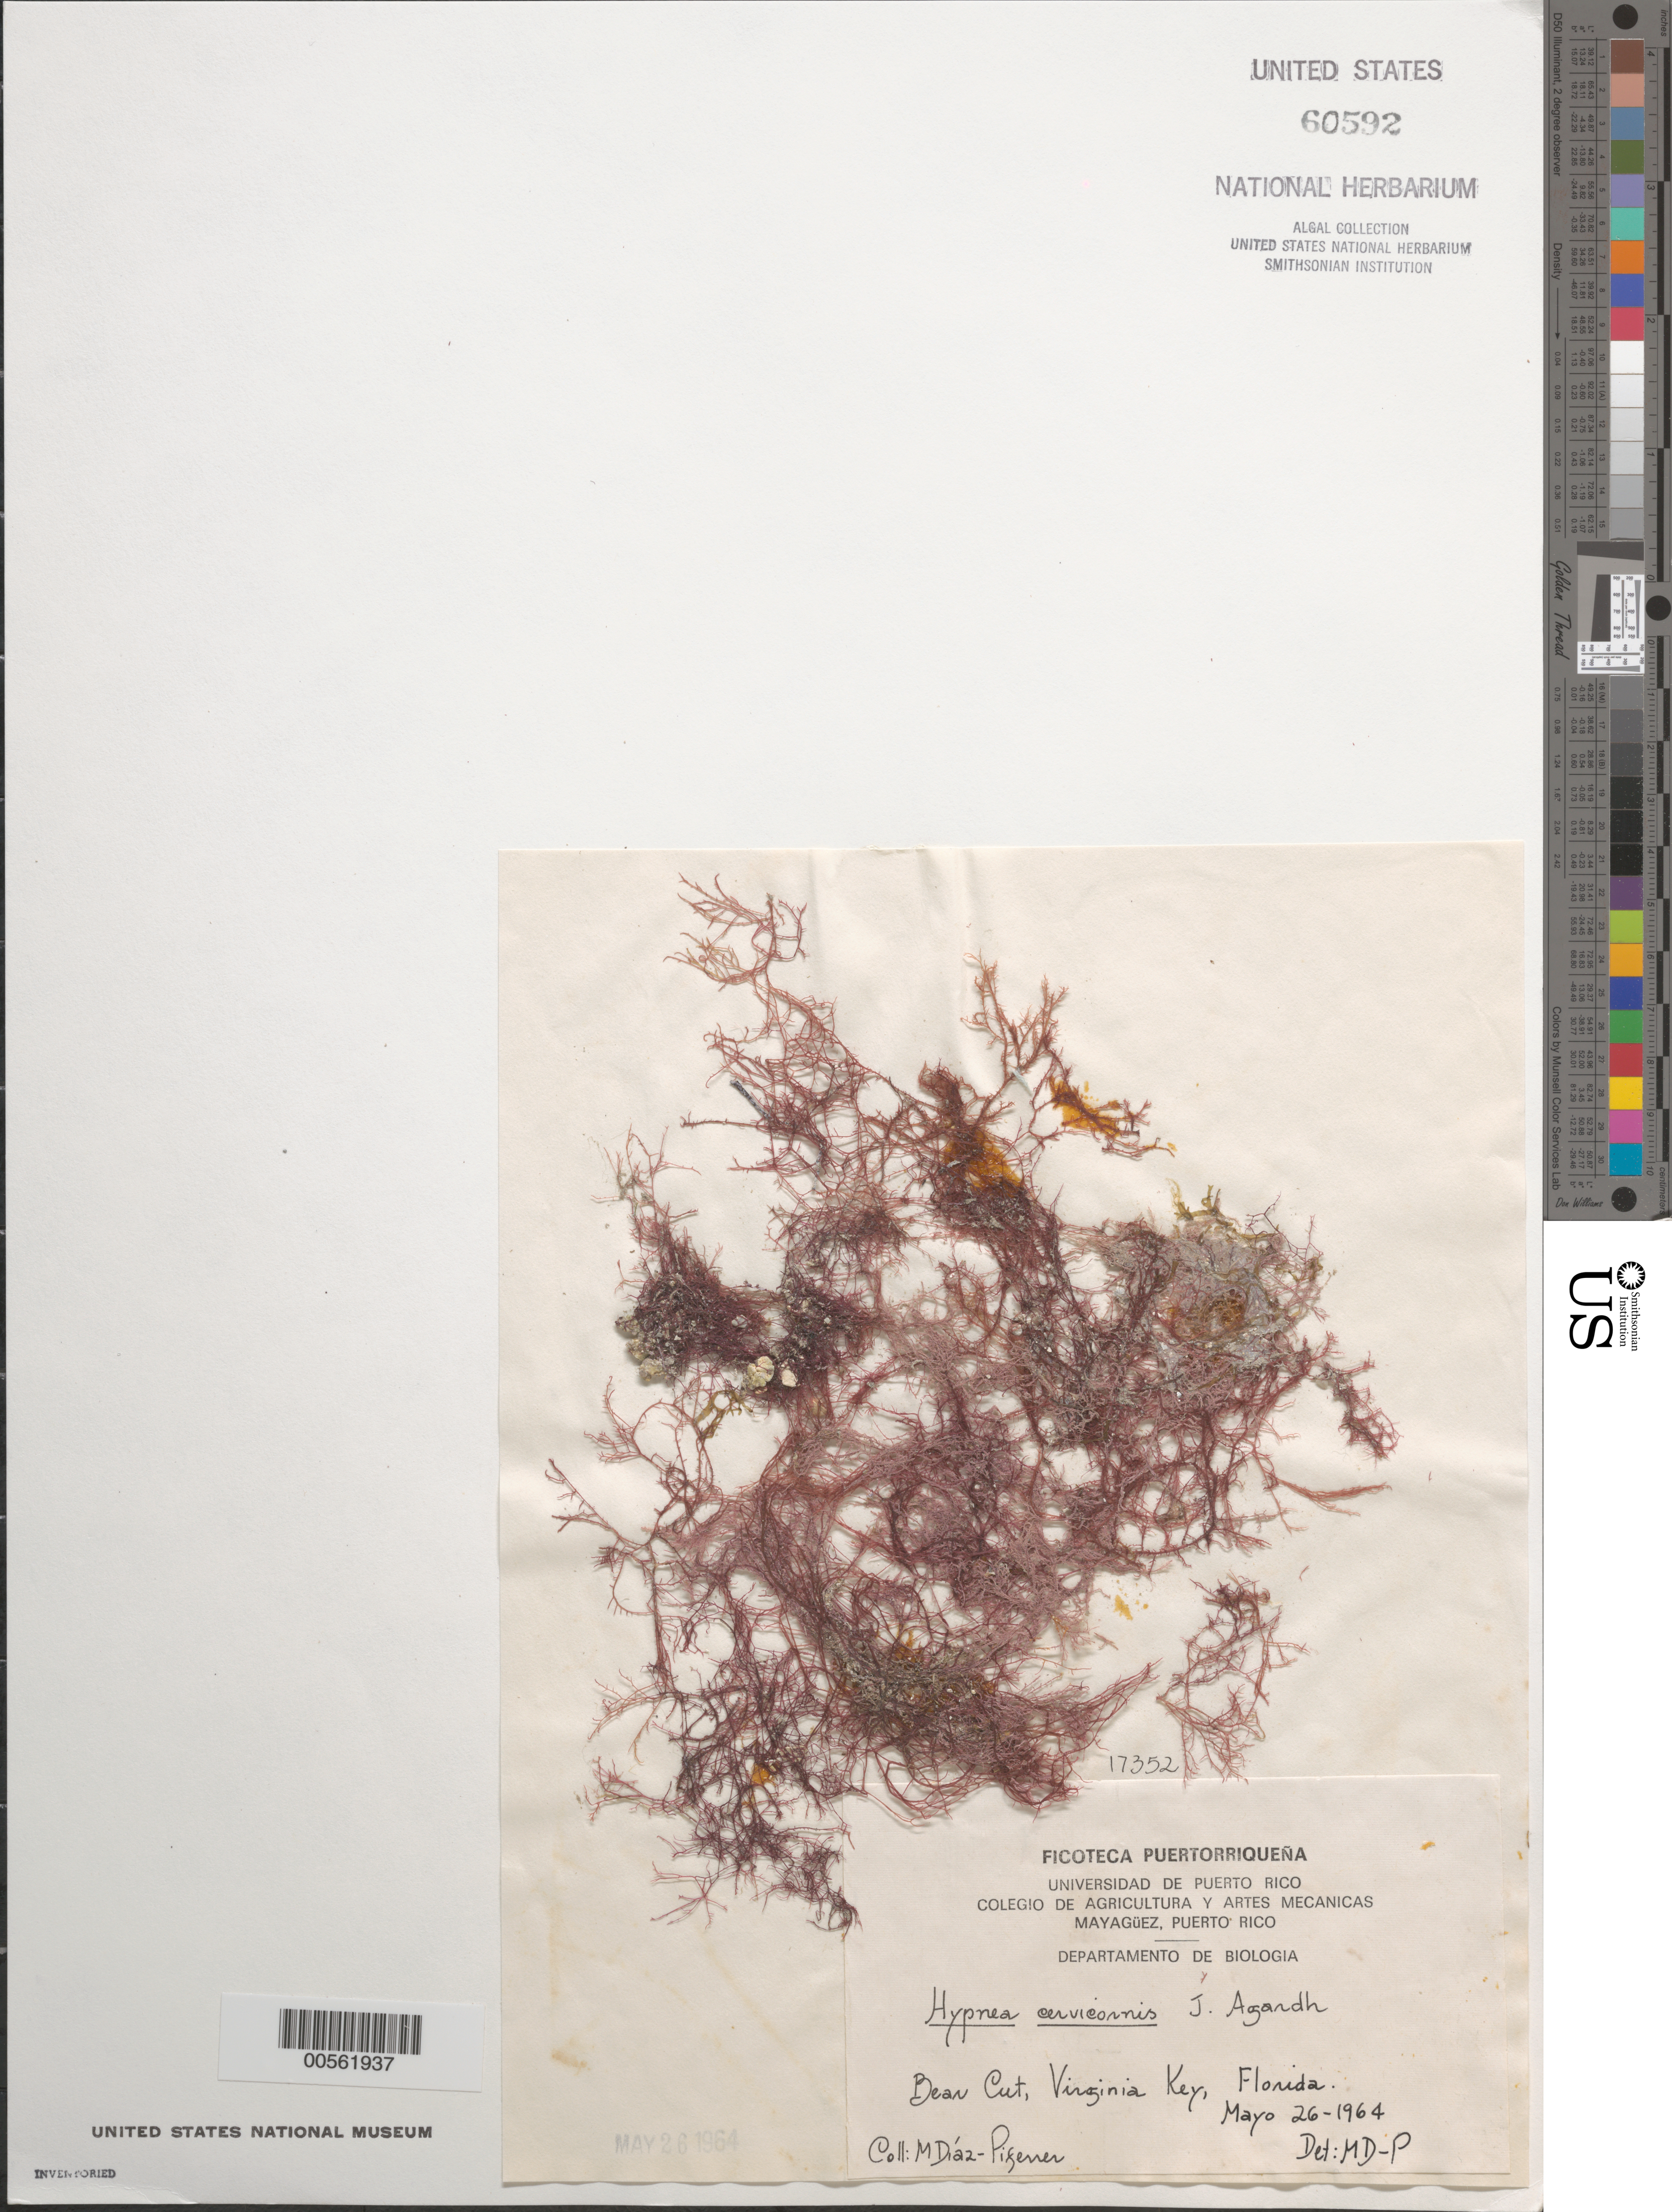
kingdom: Plantae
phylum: Rhodophyta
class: Florideophyceae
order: Gigartinales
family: Cystocloniaceae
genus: Hypnea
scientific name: Hypnea cervicornis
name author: J. Agardh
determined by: Diaz-Piferrer, M.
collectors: M. Diaz-Piferrer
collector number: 17352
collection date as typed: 26 May 1964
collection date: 1964-05-26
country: United States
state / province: Florida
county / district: Miami-Dade County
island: Virginia Key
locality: Bear Cut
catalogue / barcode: US 60592